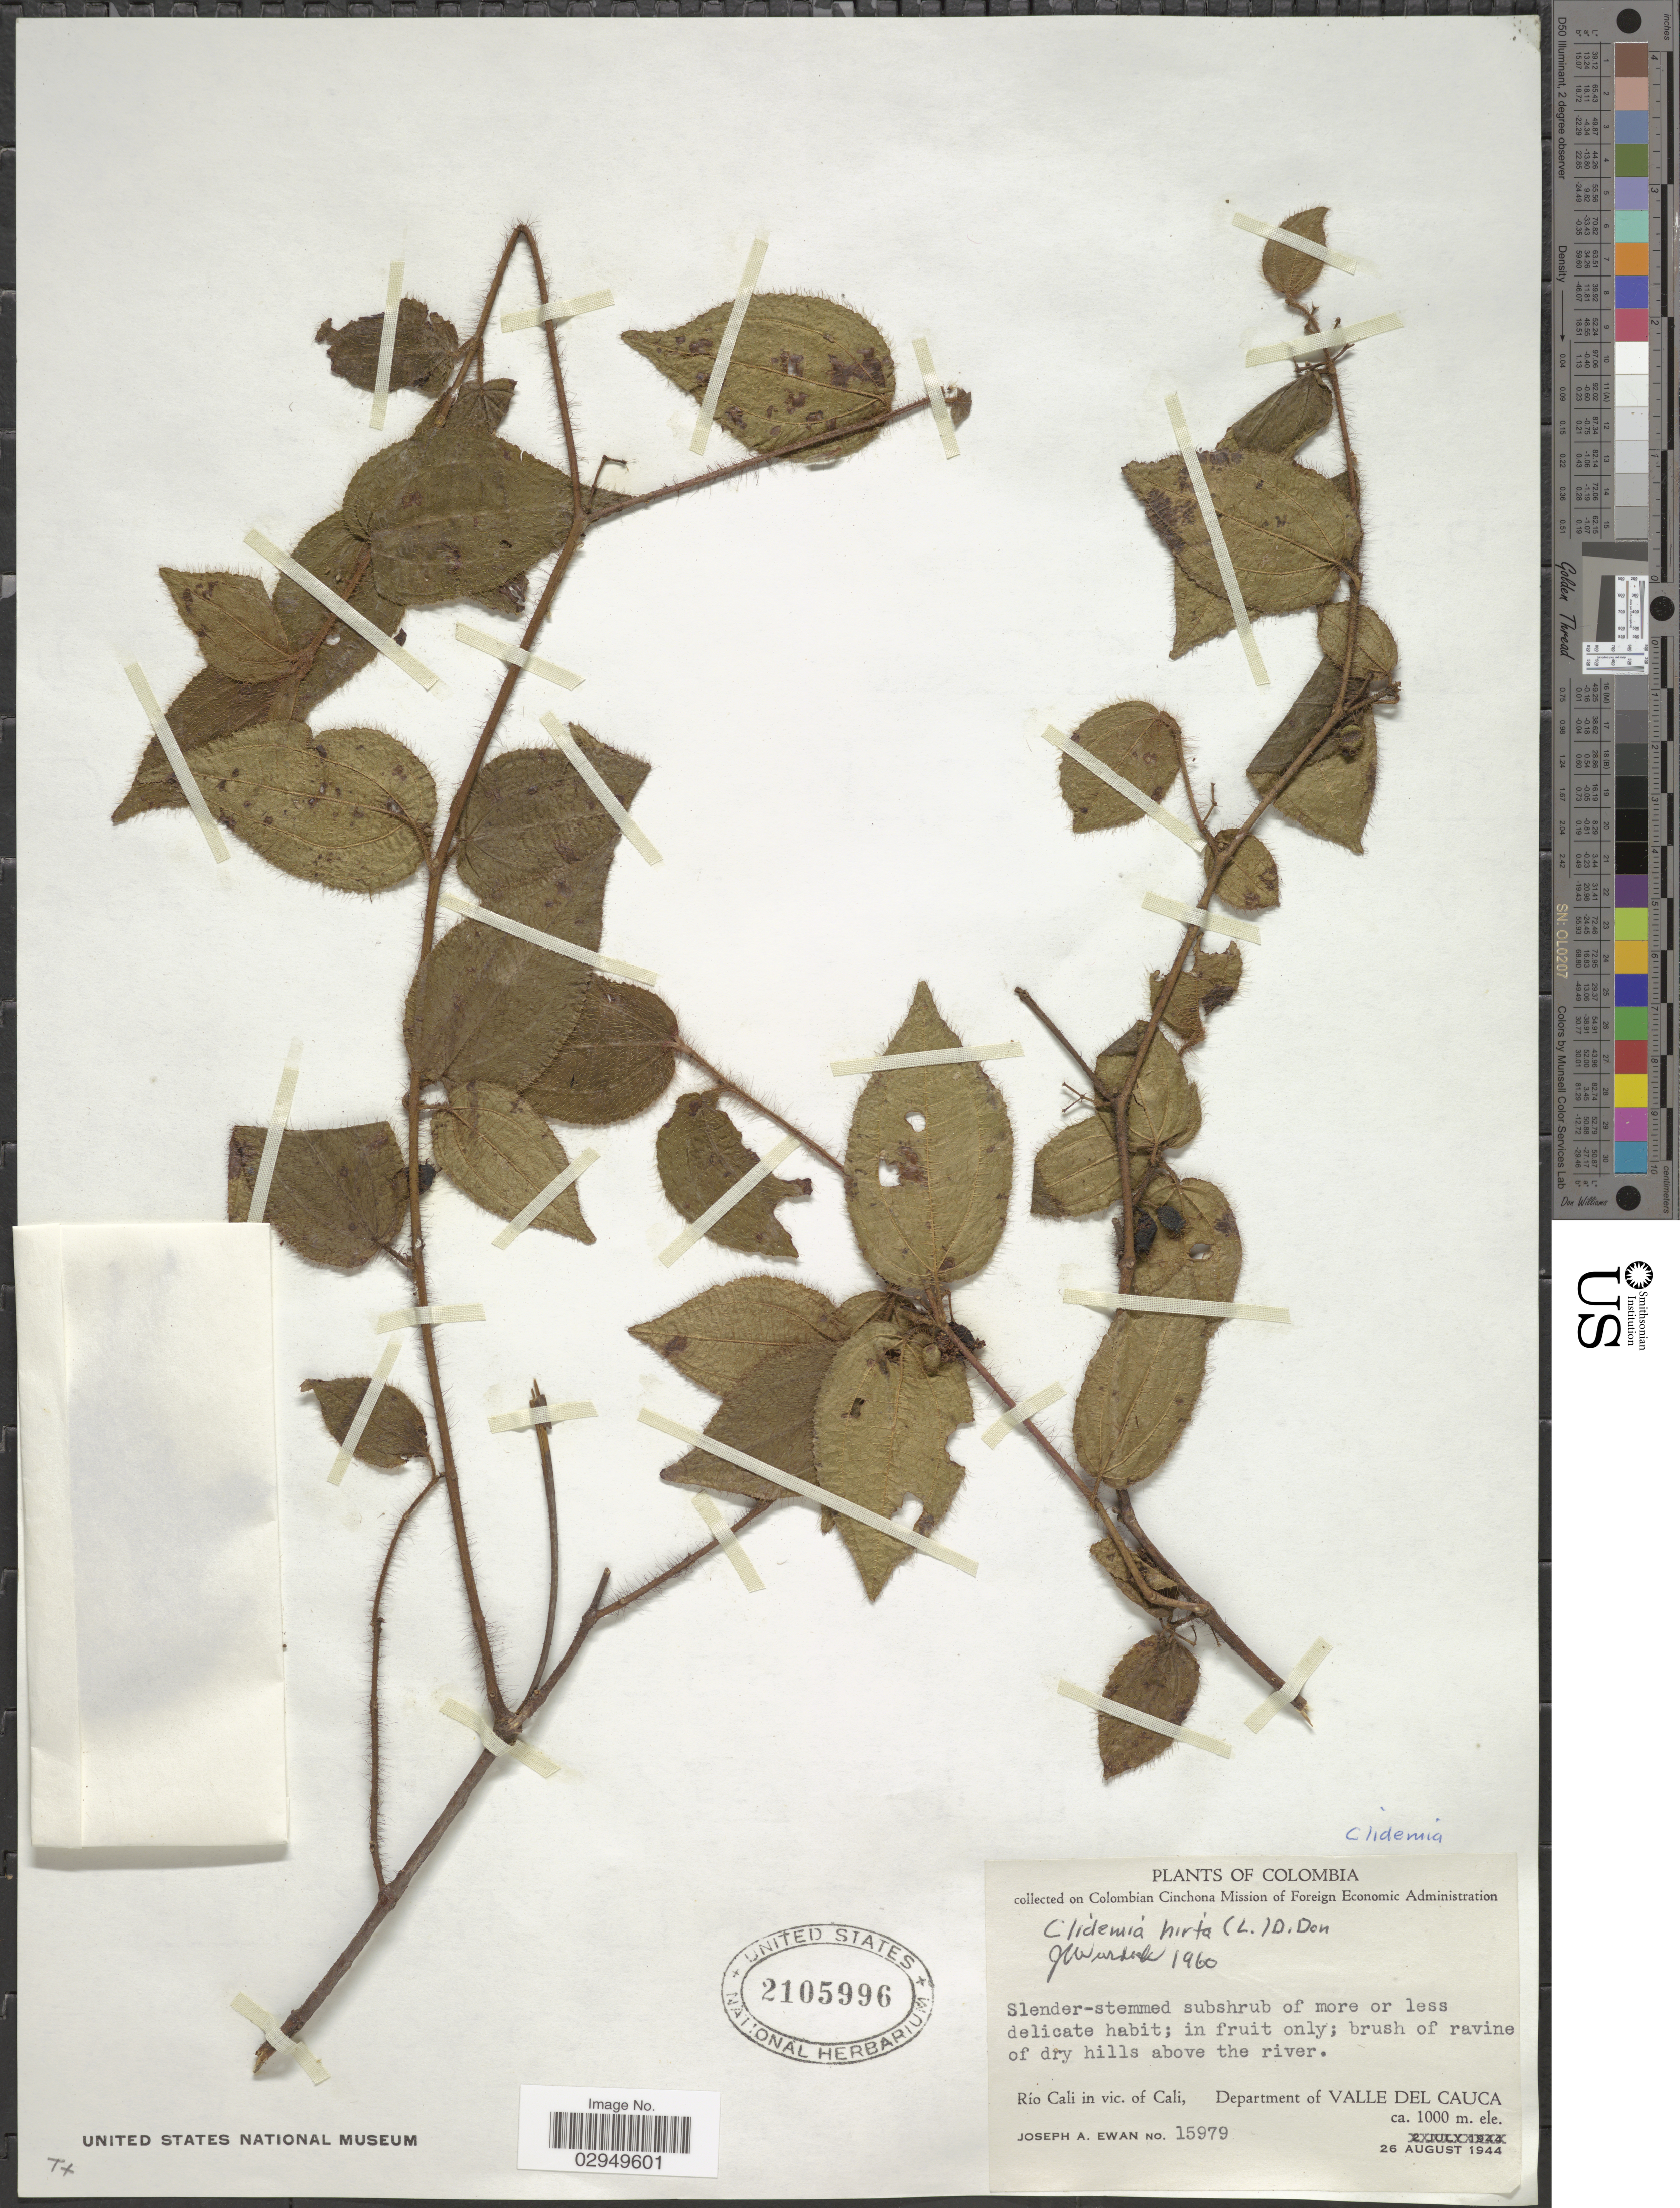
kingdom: Plantae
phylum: Tracheophyta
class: Magnoliopsida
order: Myrtales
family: Melastomataceae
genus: Clidemia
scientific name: Clidemia hirta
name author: (L.) D. Don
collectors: J. A. Ewan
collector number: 15979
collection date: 1944-08-26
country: Colombia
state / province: Valle del Cauca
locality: Brush of ravine of dry hills above the river. Río Cali in vic. of Cali, Department of Valle del Cauca.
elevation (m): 1000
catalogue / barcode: US 2105996